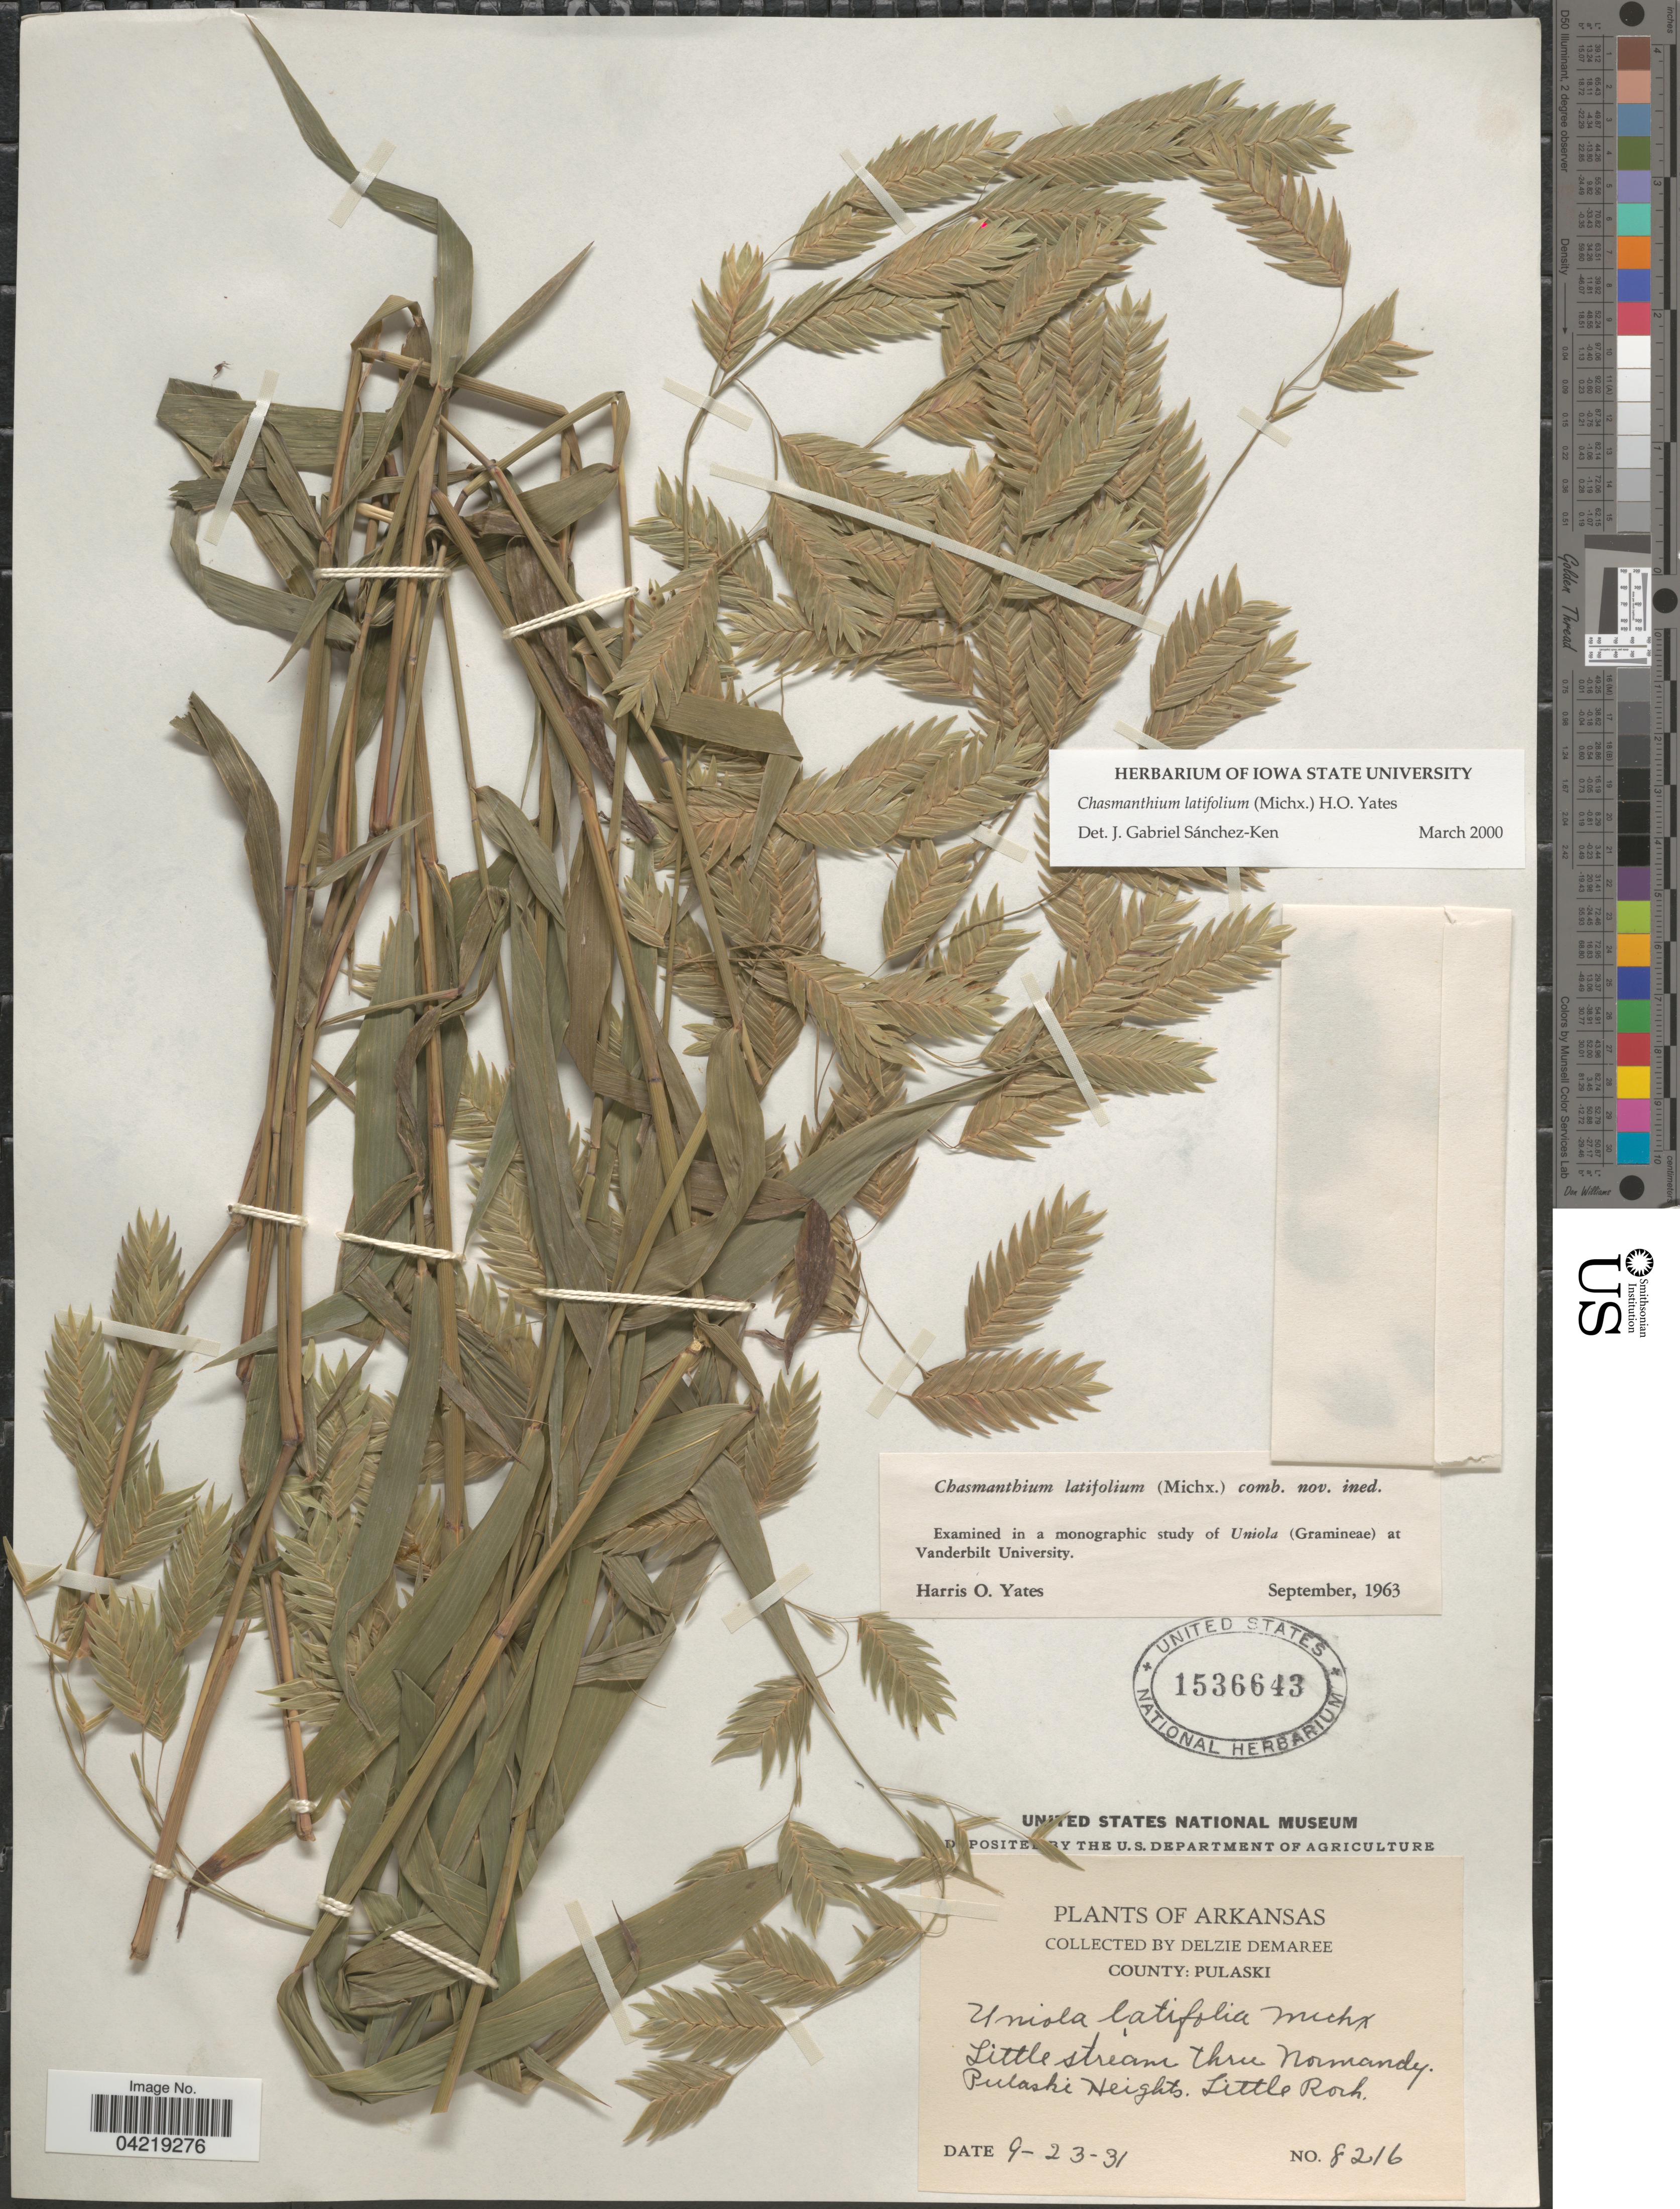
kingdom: Plantae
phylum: Tracheophyta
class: Liliopsida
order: Poales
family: Poaceae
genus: Chasmanthium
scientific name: Chasmanthium latifolium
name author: (Michx.) H.O. Yates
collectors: D. Demaree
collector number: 8216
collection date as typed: Transcribed d/m/y: 23/9/31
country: United States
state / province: Arkansas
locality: County: Pulaski. Little stream thru Normandy. Pulaski Heights. Little Rock.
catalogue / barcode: US 1536643